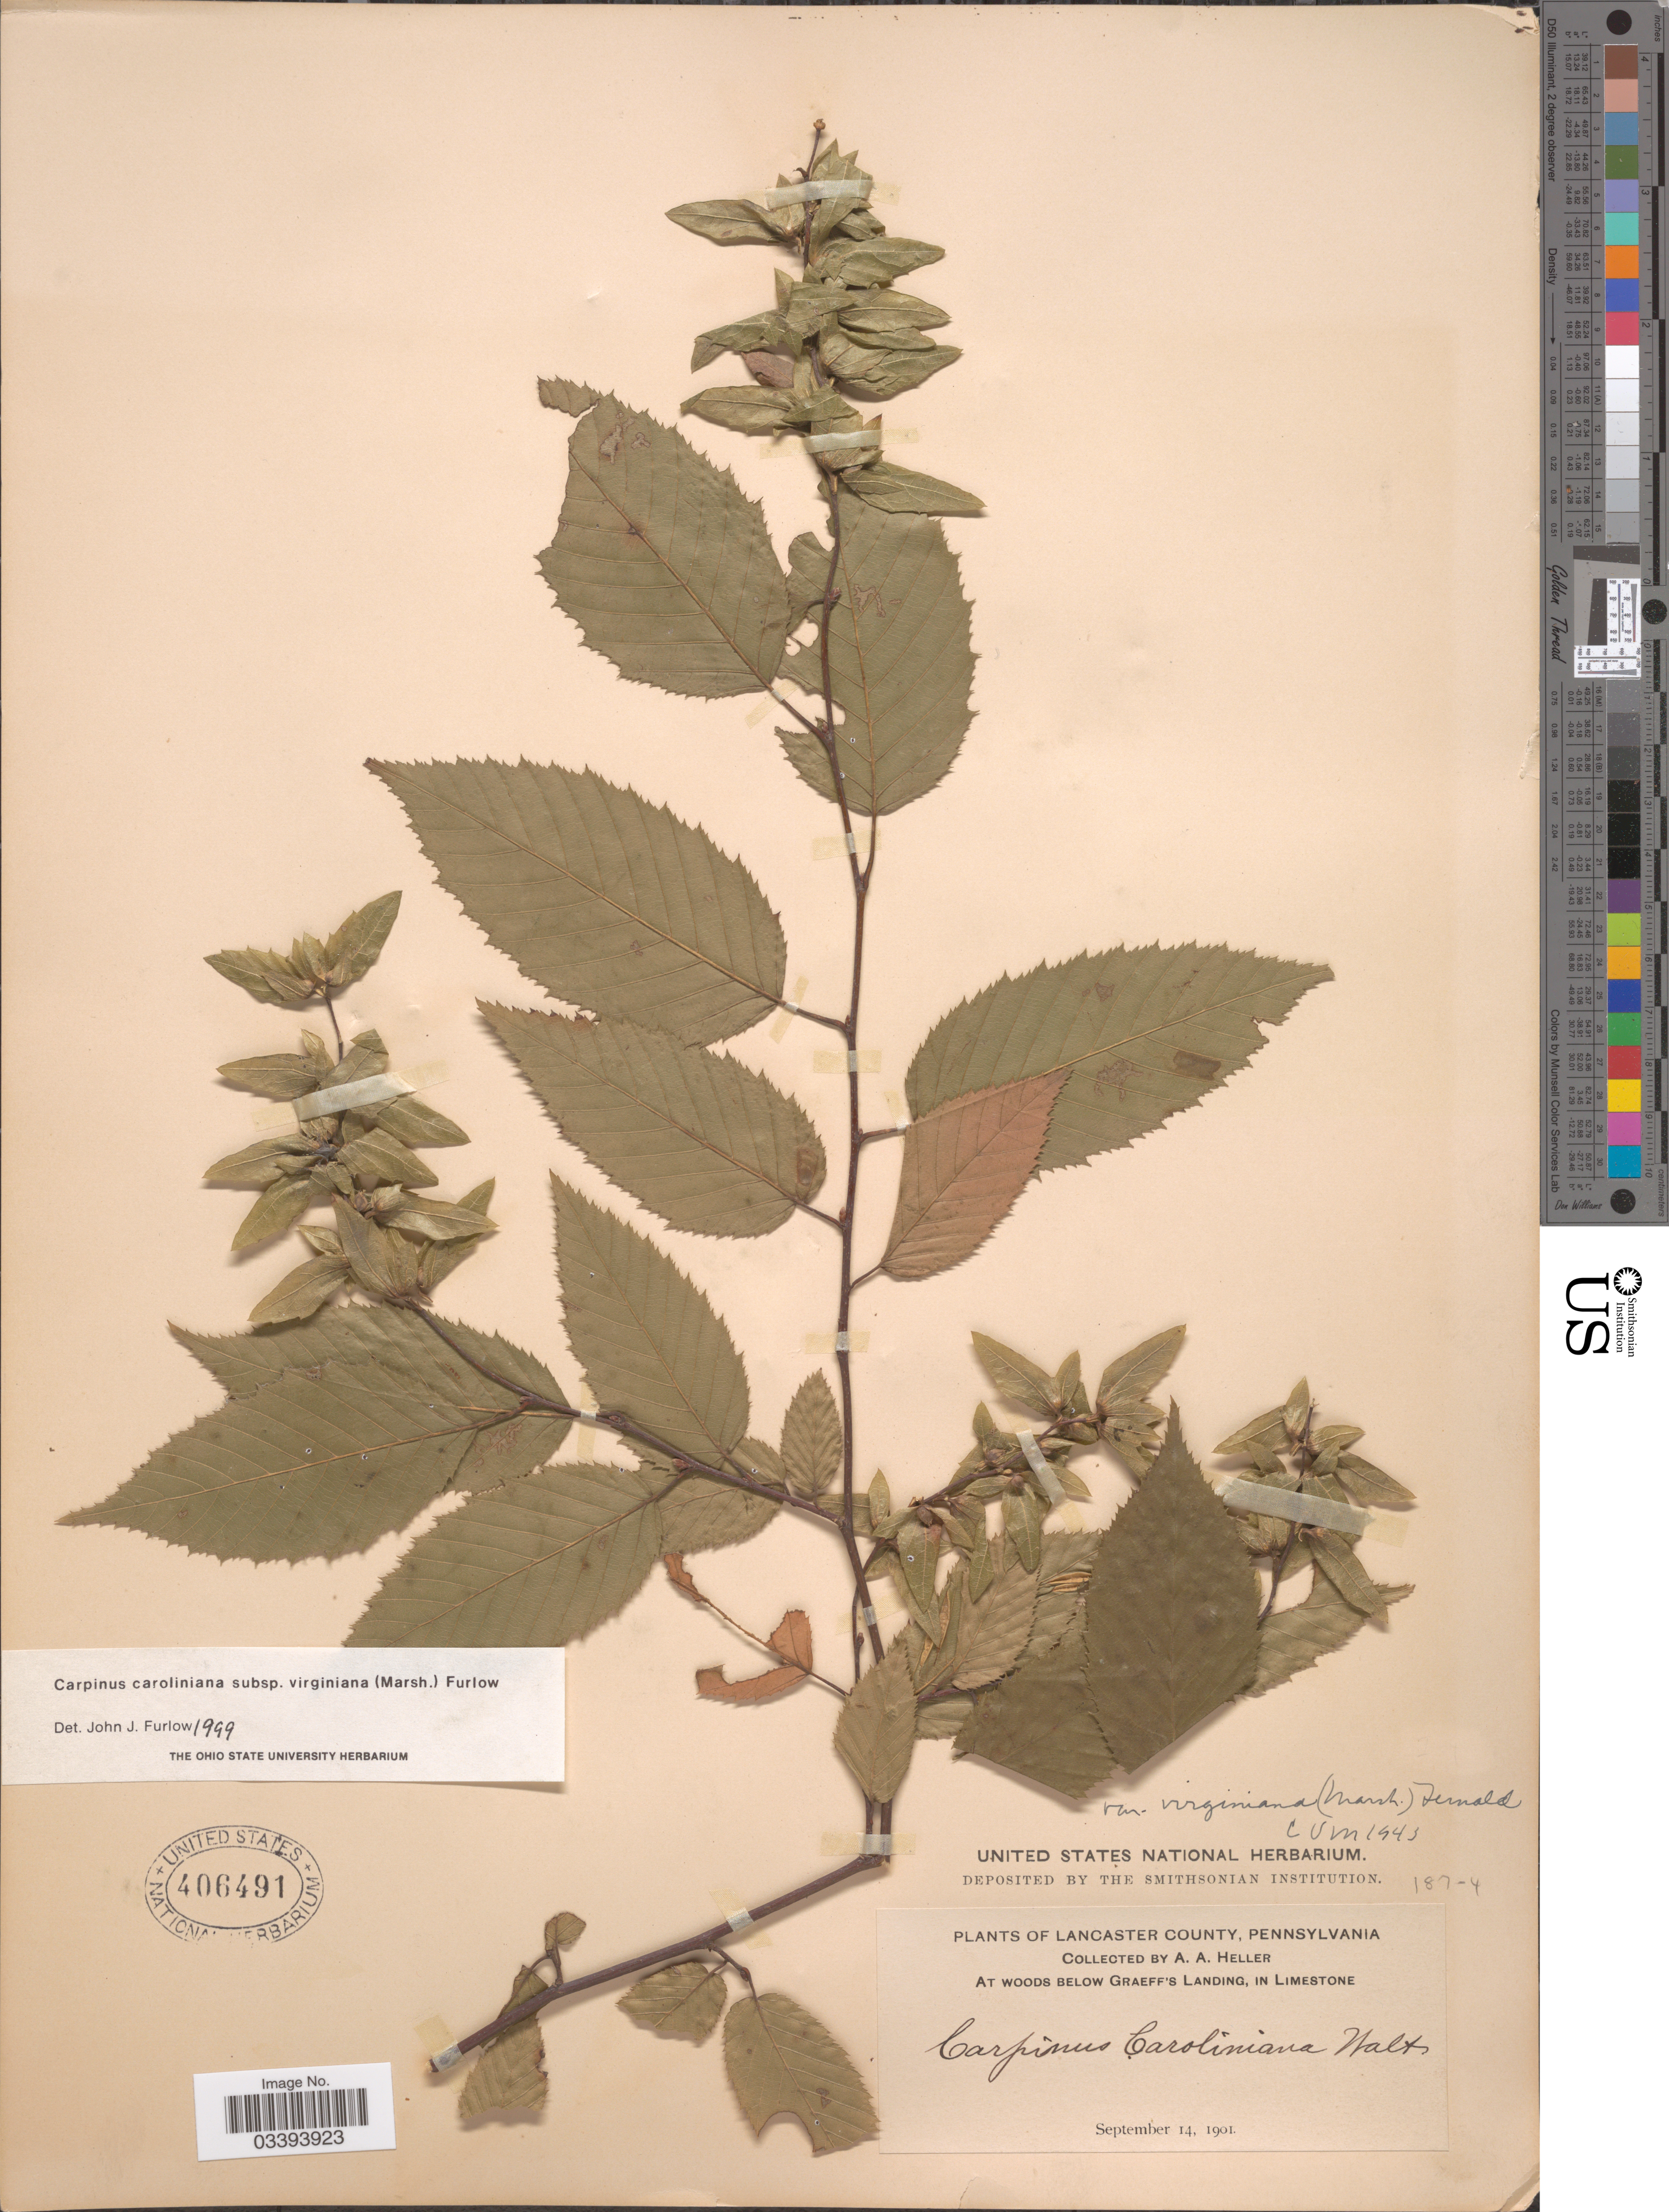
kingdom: Plantae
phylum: Tracheophyta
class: Magnoliopsida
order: Fagales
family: Betulaceae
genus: Carpinus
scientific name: Carpinus caroliniana subsp. virginiana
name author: (Marshall) Furlow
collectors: A. A. Heller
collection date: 1901-09-14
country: United States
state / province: Pennsylvania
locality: Lancaster County. At woods below Graeff's Landing, in Limestone.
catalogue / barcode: US 406491